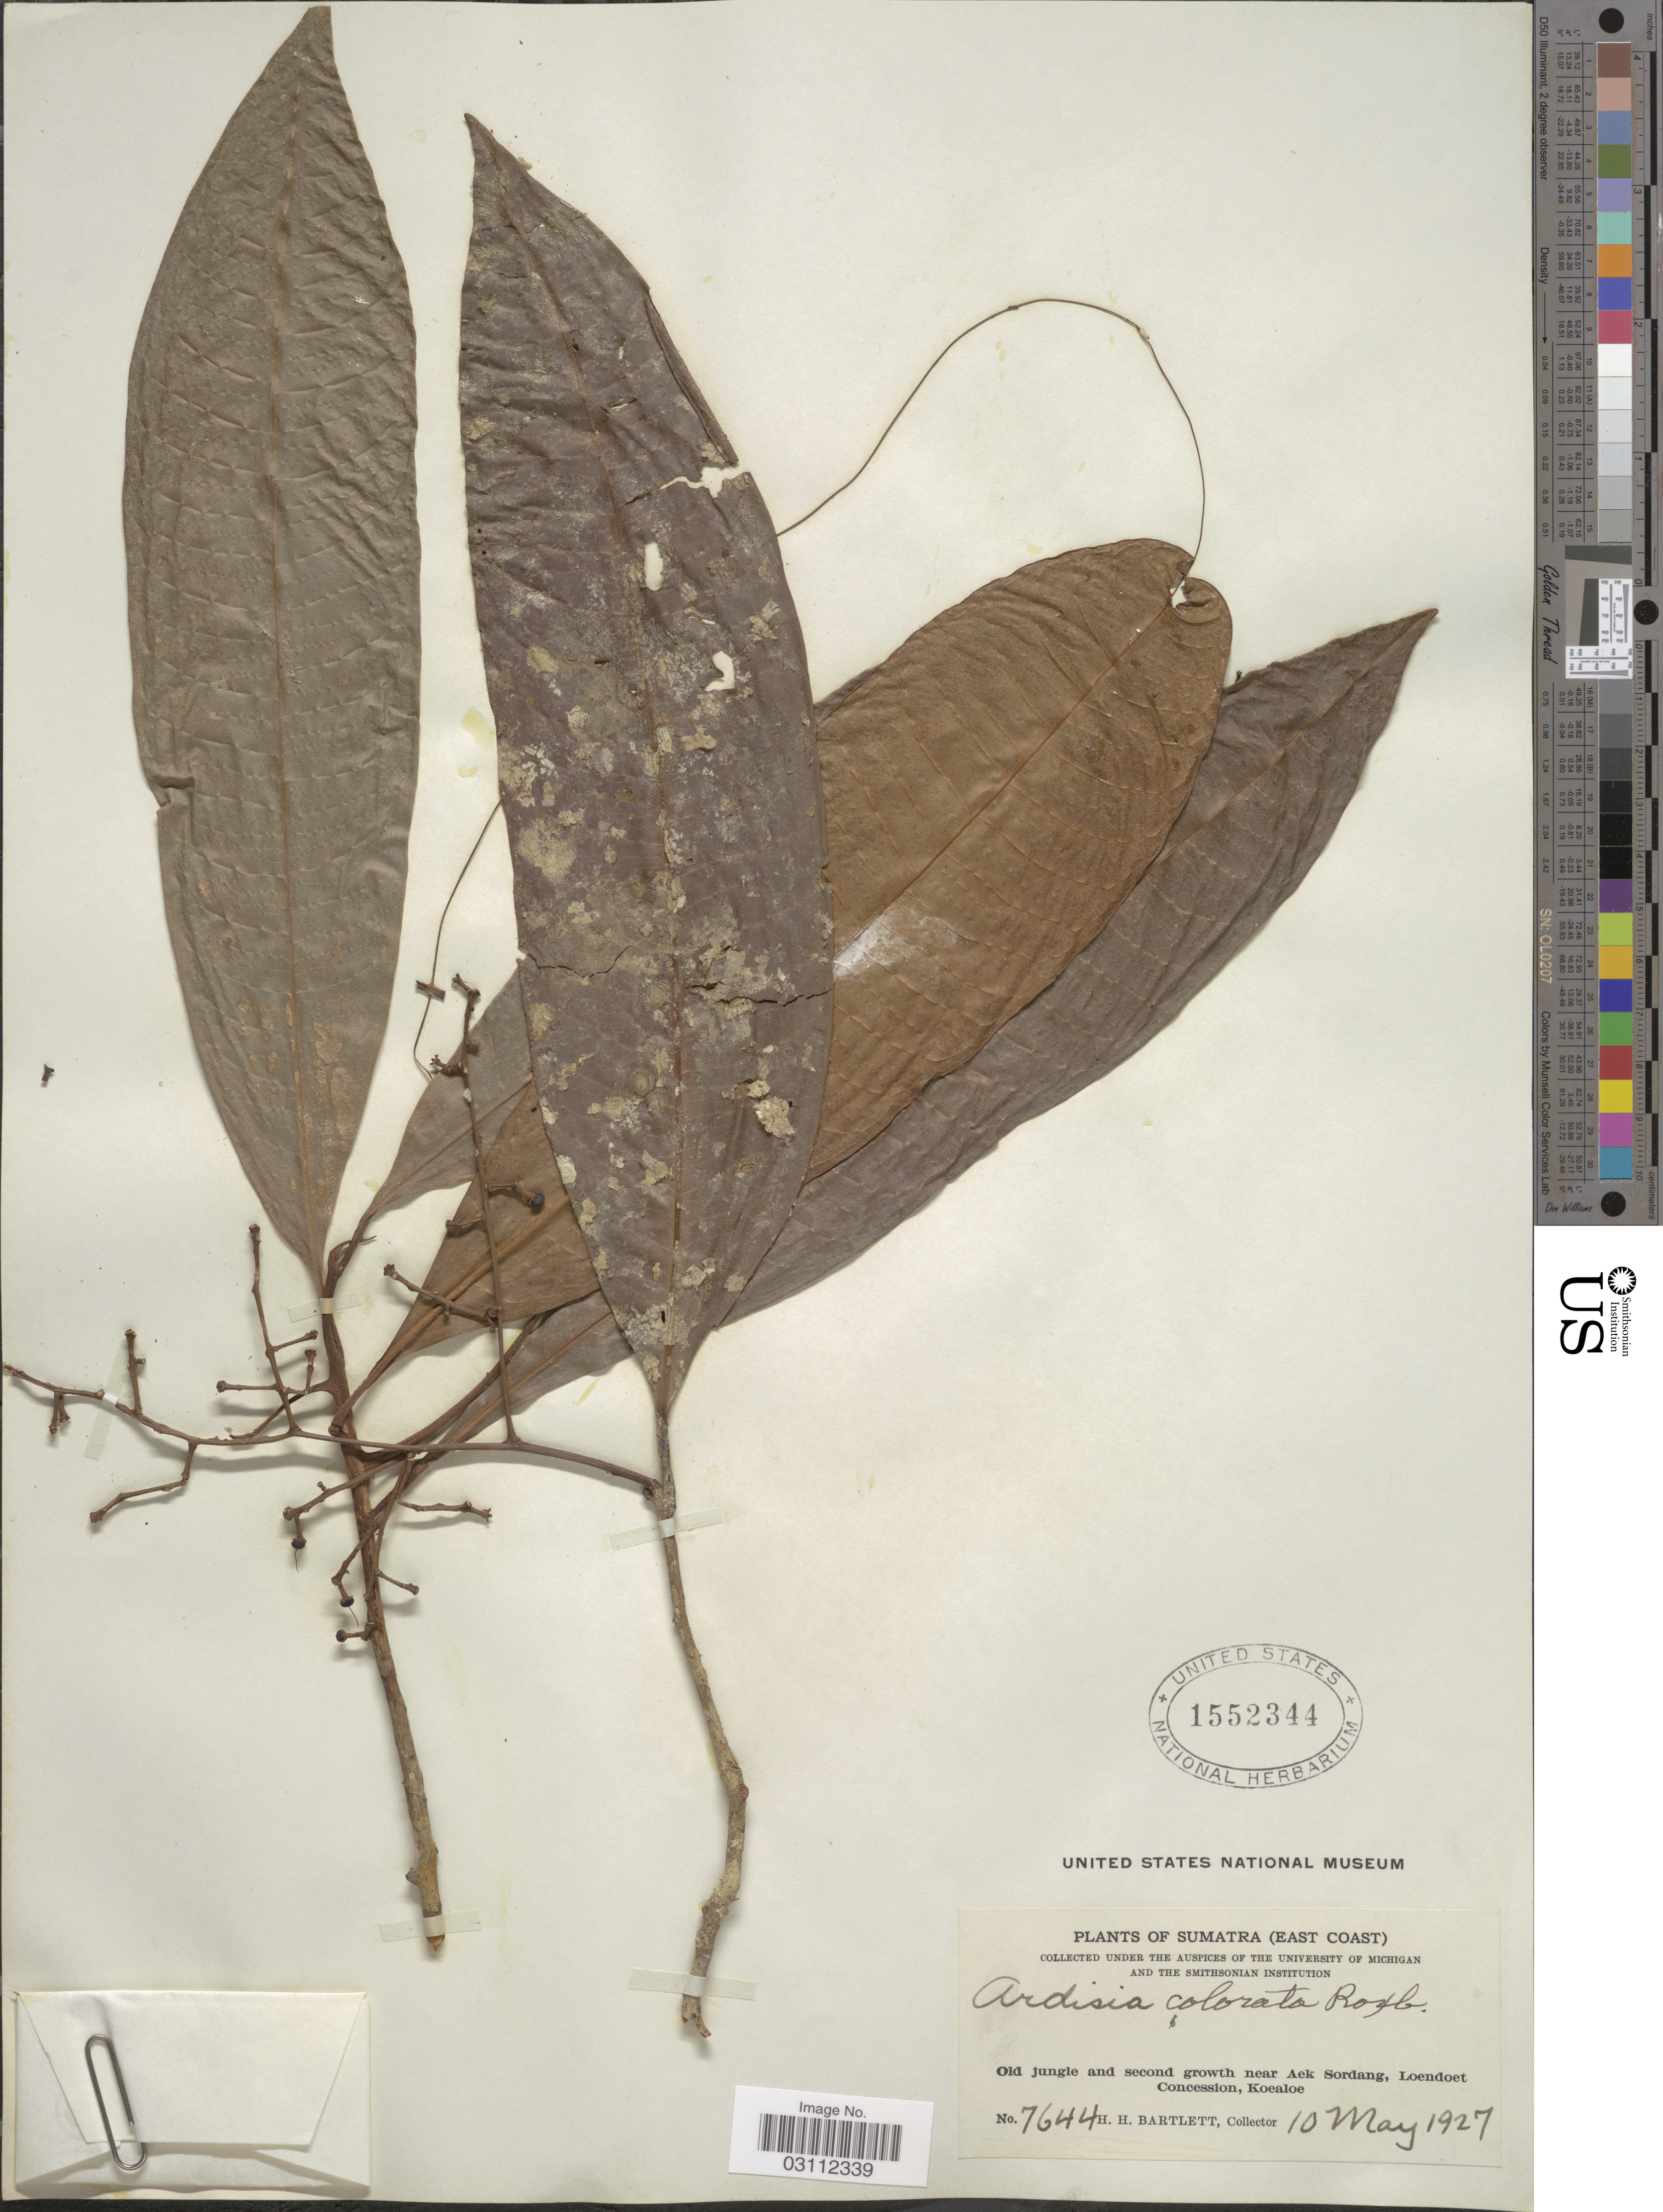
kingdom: Plantae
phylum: Tracheophyta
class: Magnoliopsida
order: Ericales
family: Primulaceae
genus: Ardisia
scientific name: Ardisia colorata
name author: Roxb.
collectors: H. H. Bartlett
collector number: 7644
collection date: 1927-05-10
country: Indonesia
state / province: Sumatra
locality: (East Coast). Old jungle and second growth near Aek Sordang, Loendoet Concession, Koealoe.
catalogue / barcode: US 1552344